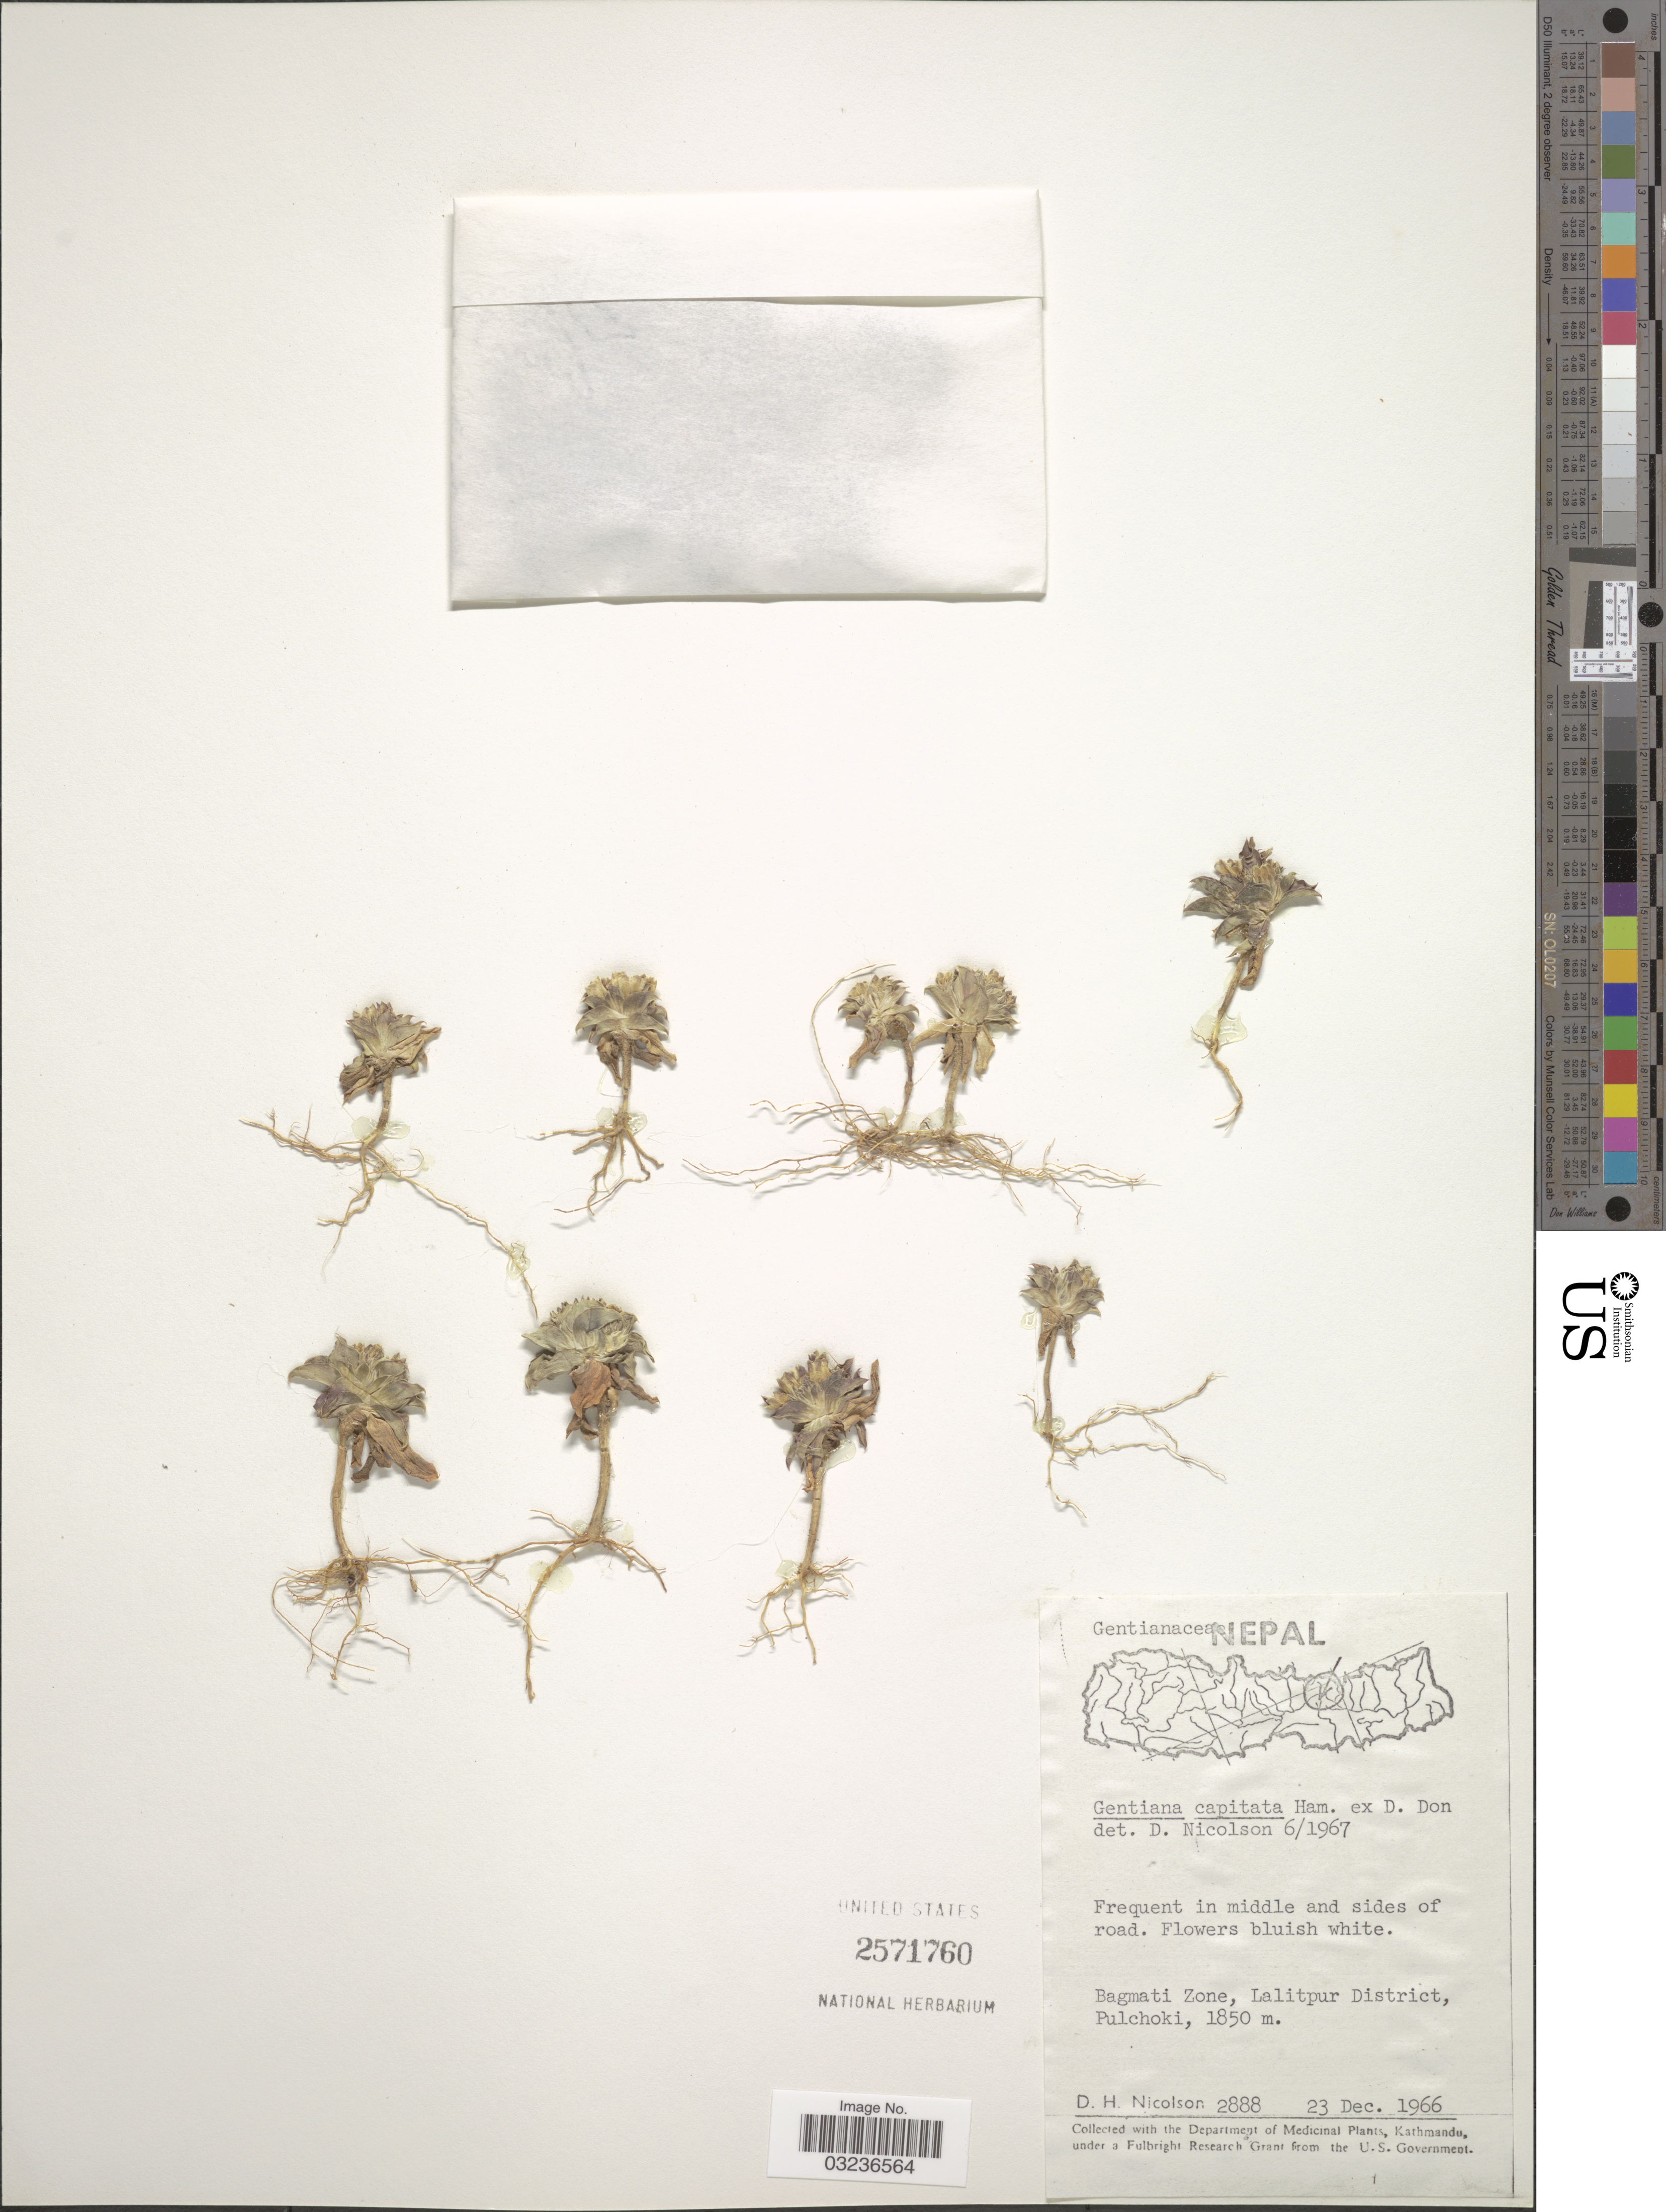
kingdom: Plantae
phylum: Tracheophyta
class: Magnoliopsida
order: Gentianales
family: Gentianaceae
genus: Gentiana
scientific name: Gentiana capitata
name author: Buch.-Ham. ex D. Don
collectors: D. H. Nicolson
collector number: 2888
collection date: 1966-12-23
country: Nepal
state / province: Bagmati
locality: Bagmati Zone, Lalitpur District, Pulchoki.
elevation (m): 1850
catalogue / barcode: US 2571760